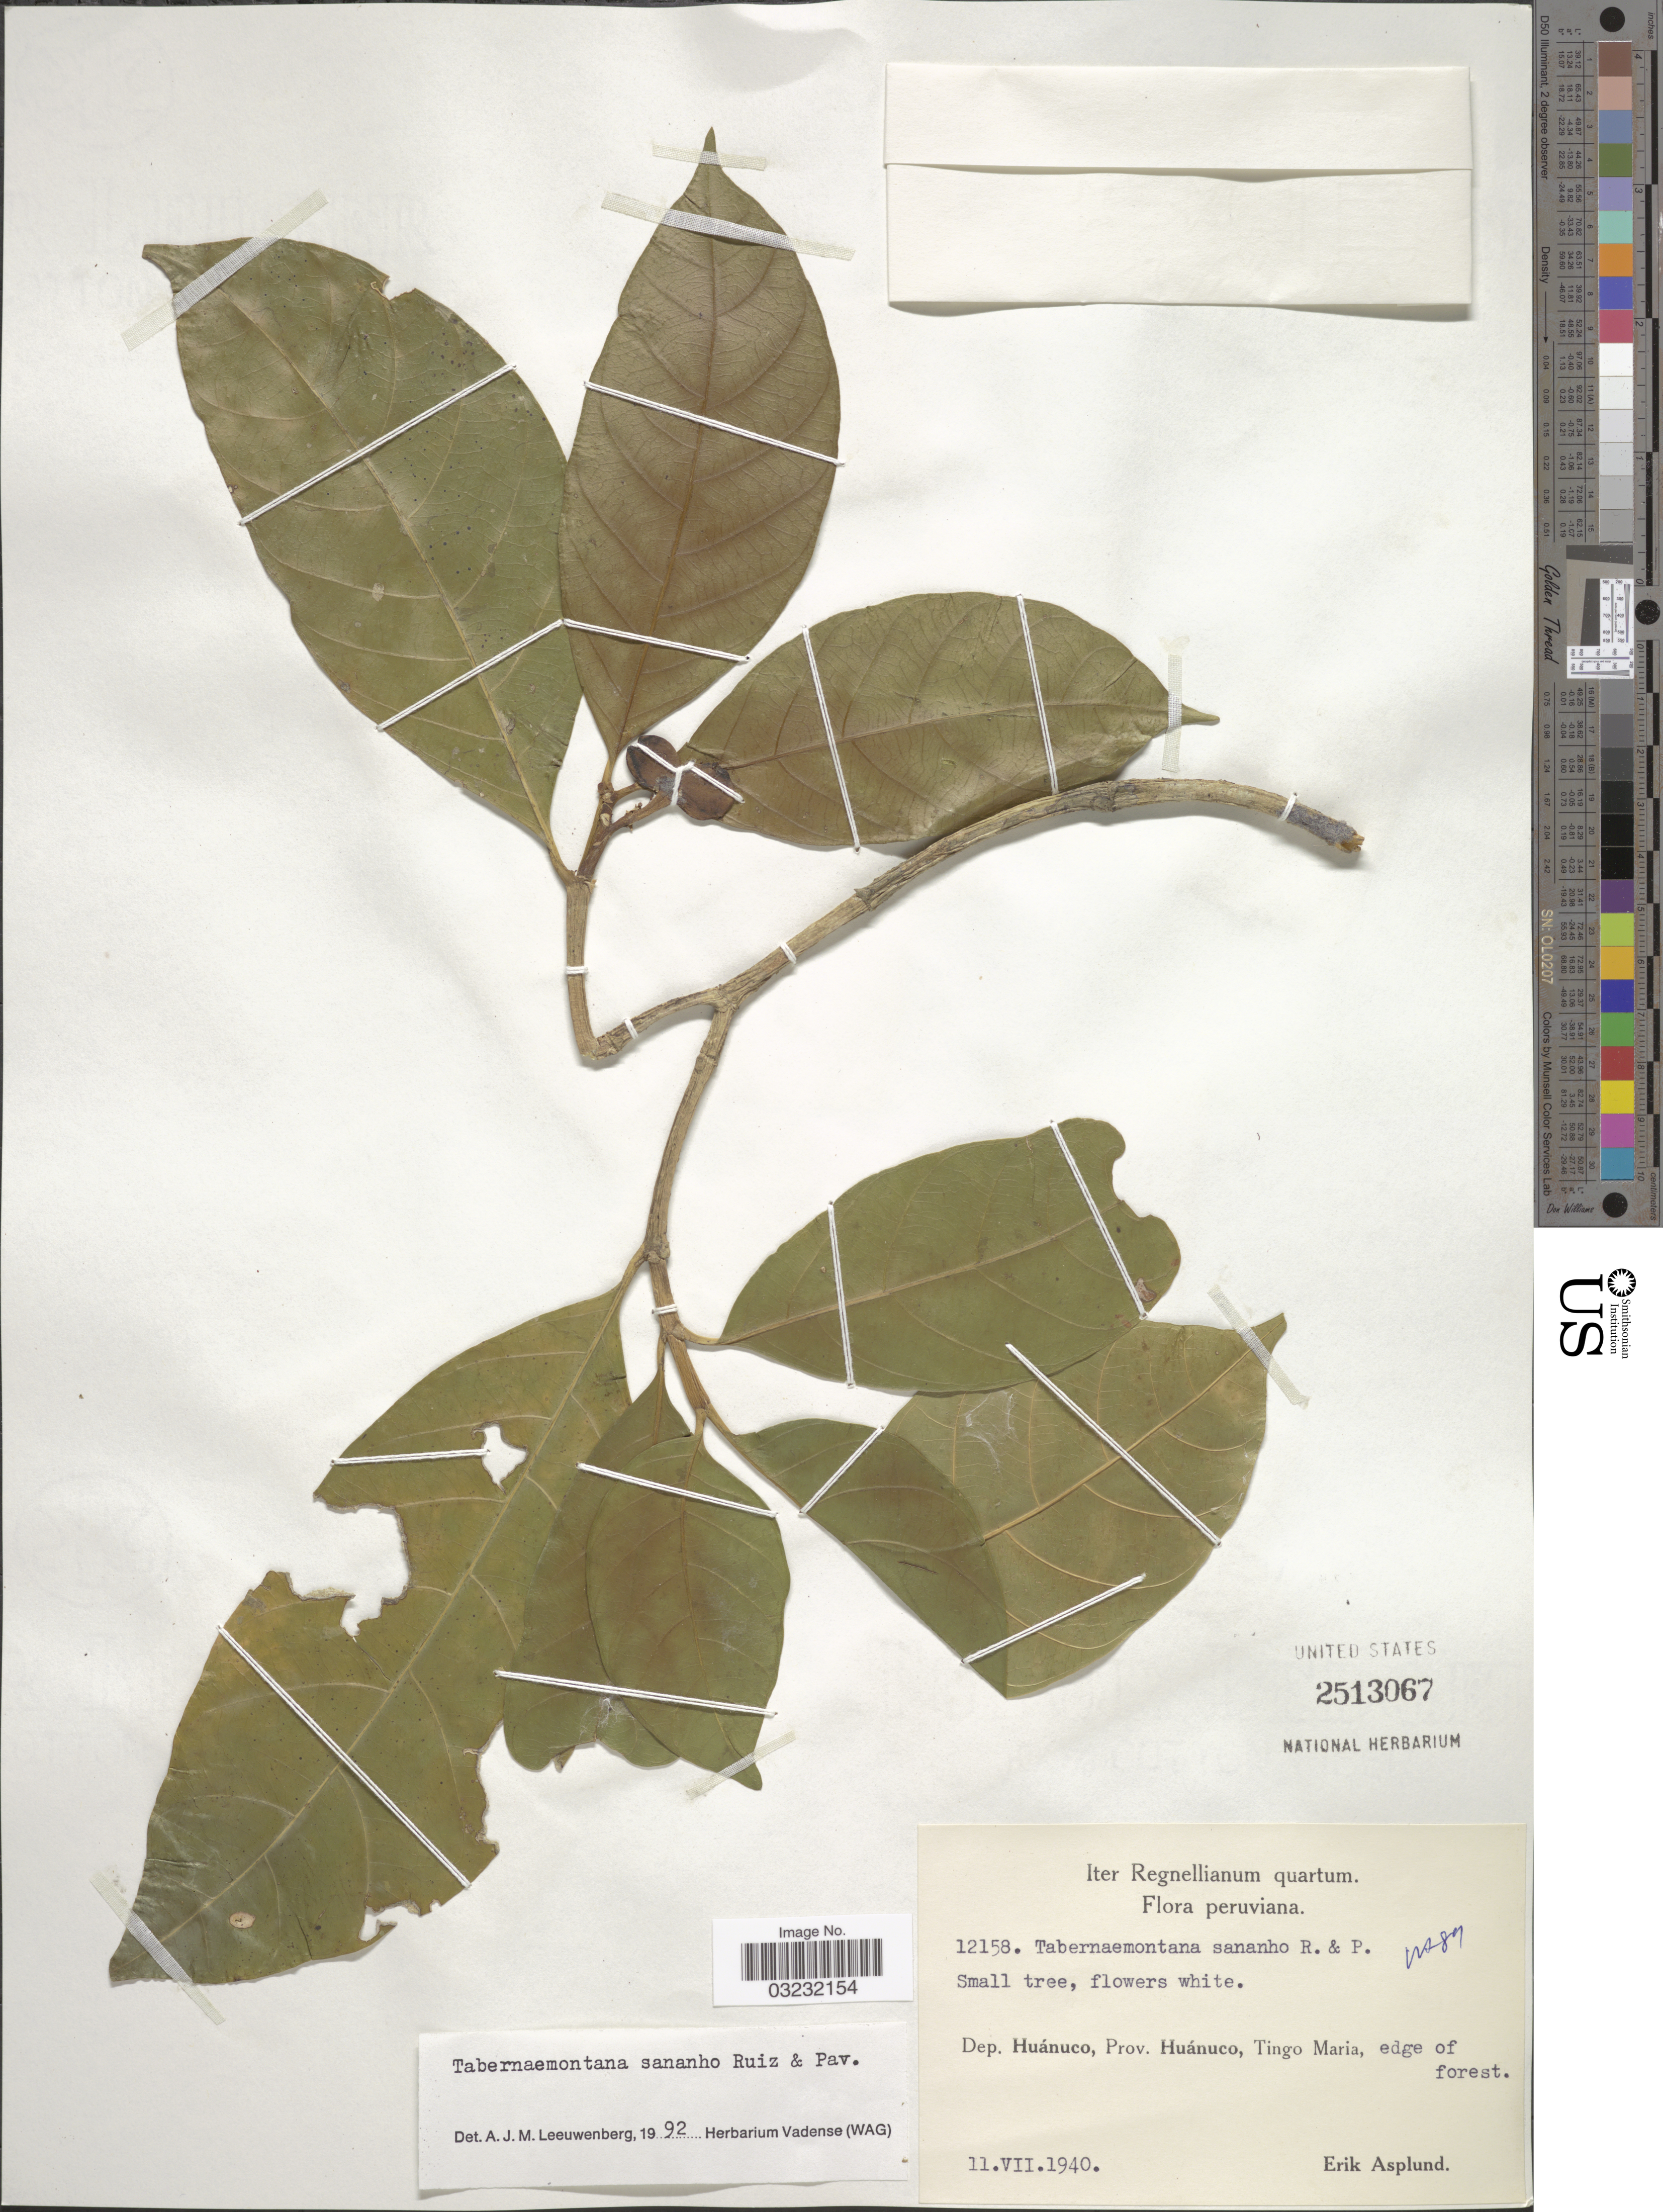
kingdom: Plantae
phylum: Tracheophyta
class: Magnoliopsida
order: Gentianales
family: Apocynaceae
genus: Tabernaemontana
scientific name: Tabernaemontana sananho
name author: Ruiz & Pav.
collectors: E. Asplund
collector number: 12158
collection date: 1940-07-11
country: Peru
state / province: Huánuco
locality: Dep. Huánuco, Prov. Huánuco, Tingo Maria.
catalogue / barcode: US 2513067